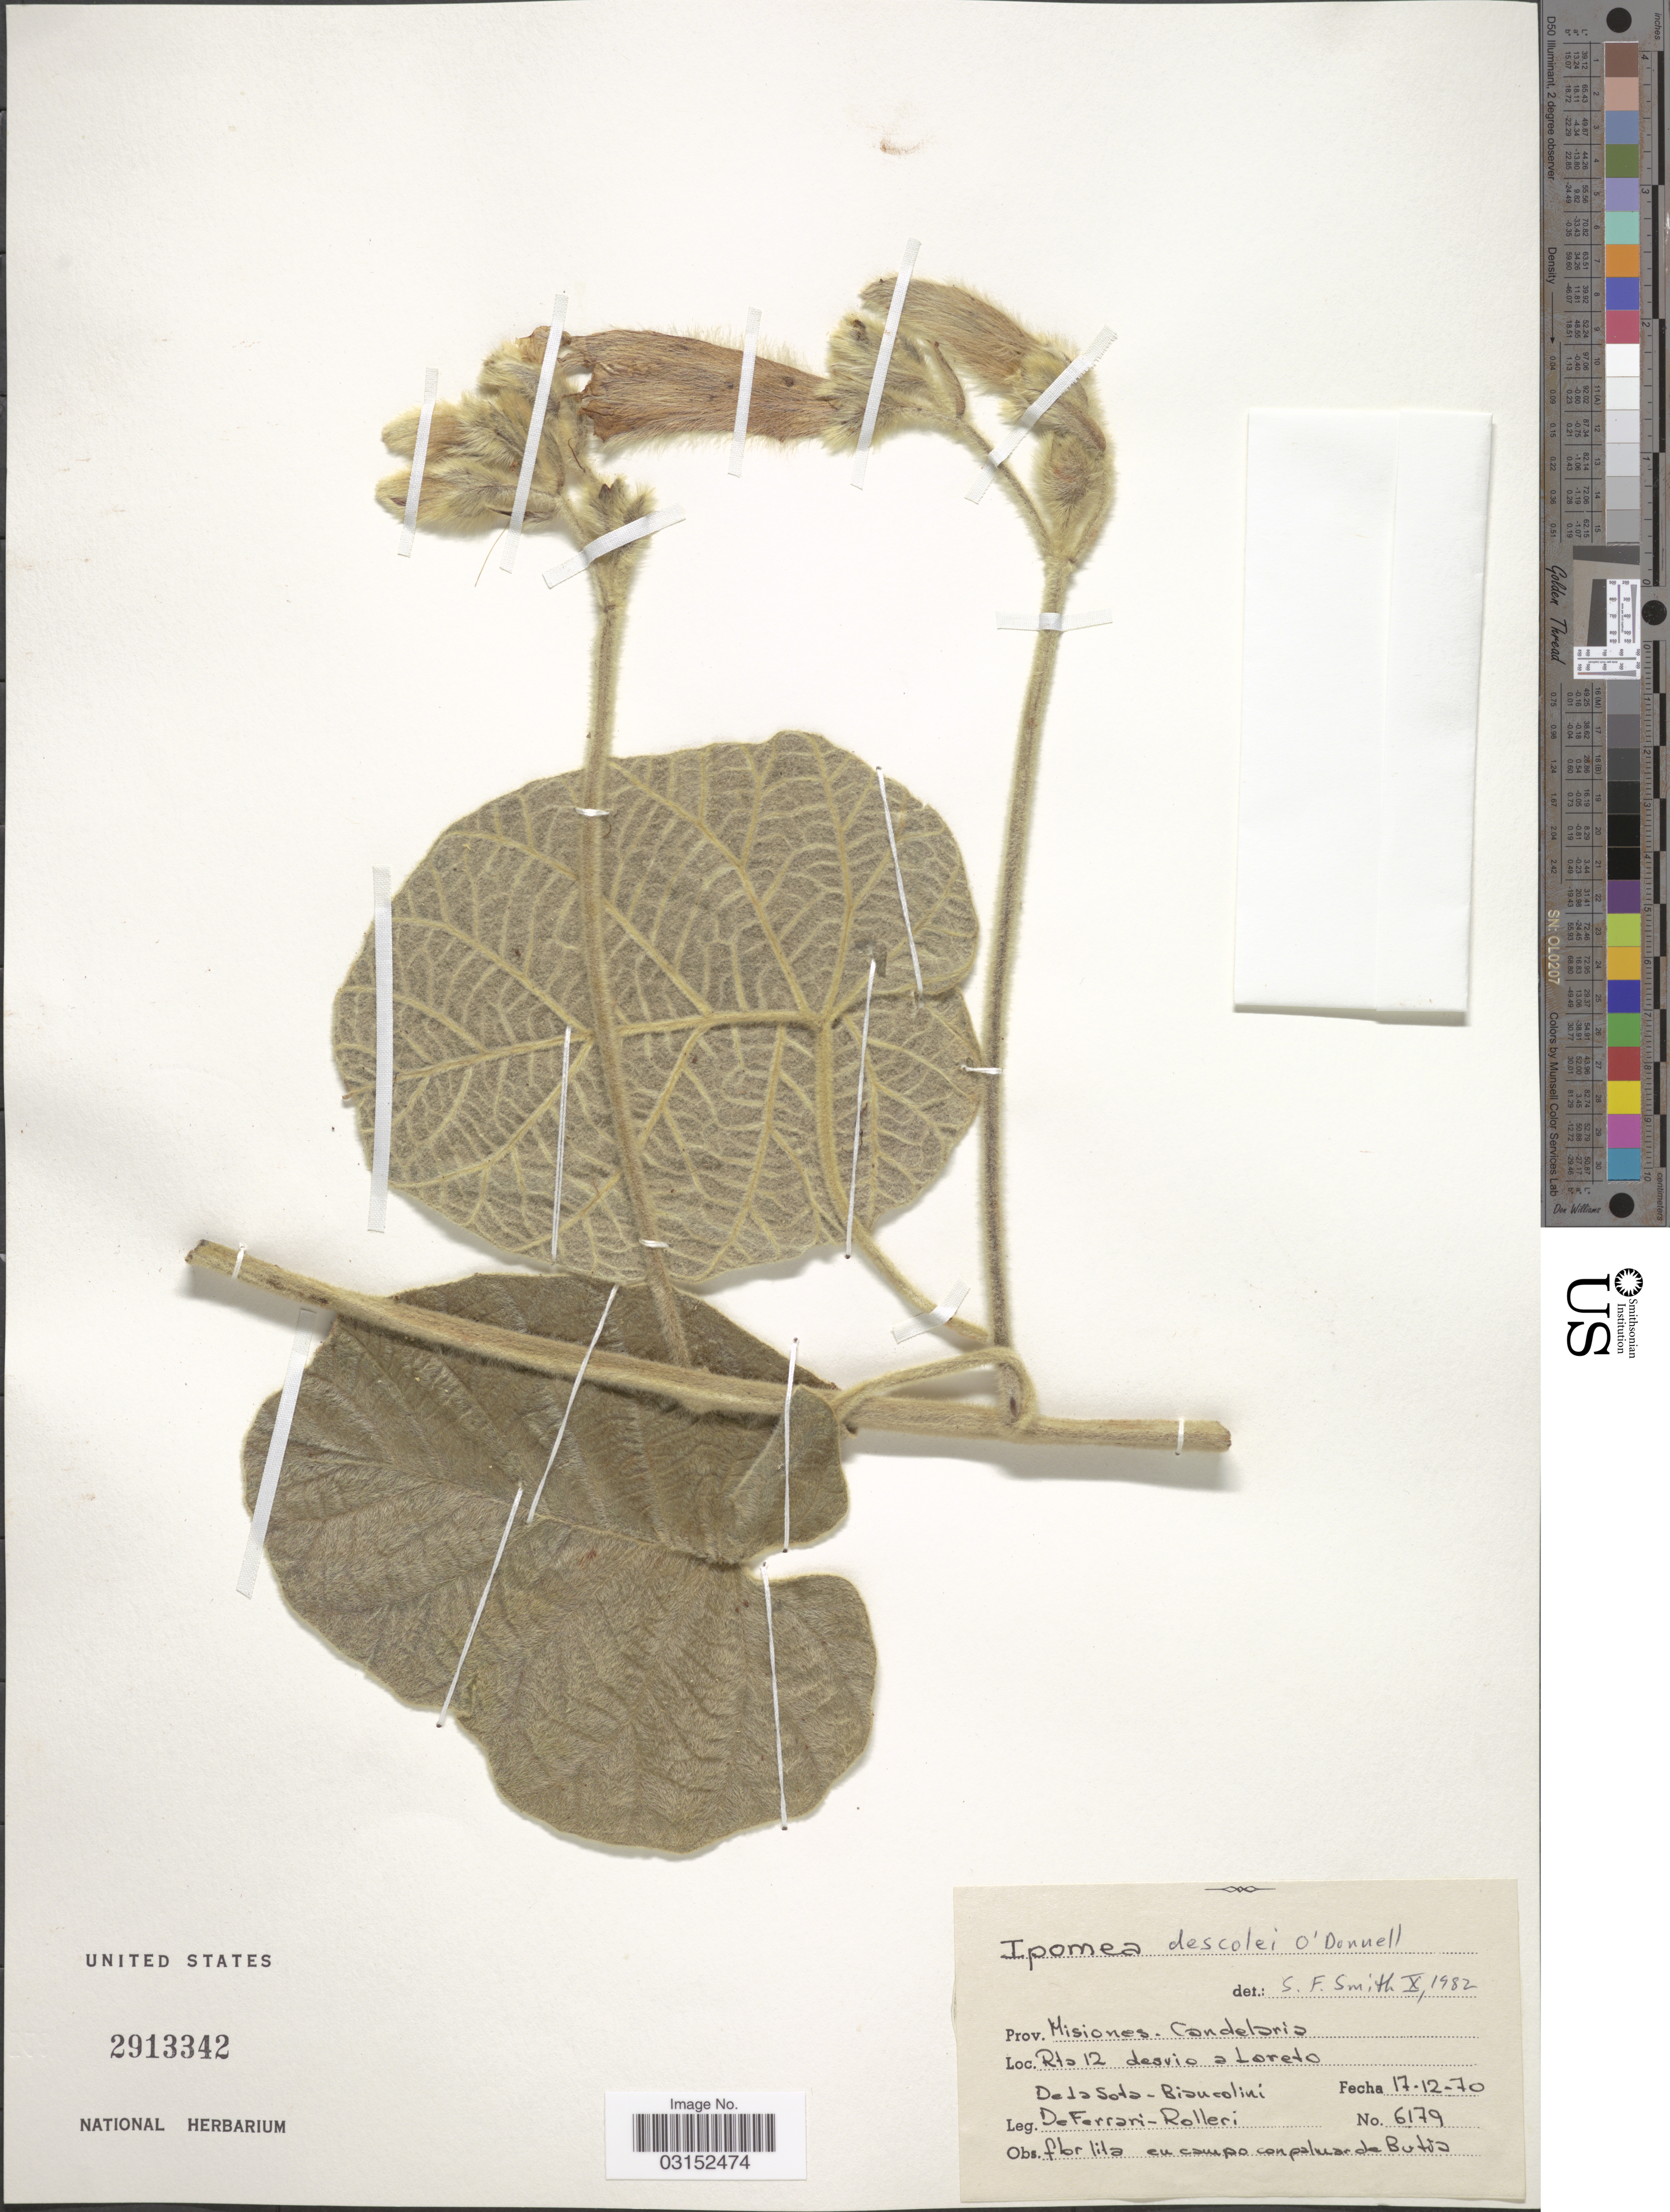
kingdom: Plantae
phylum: Tracheophyta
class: Magnoliopsida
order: Solanales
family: Convolvulaceae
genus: Ipomoea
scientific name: Ipomoea descolei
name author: O'Donell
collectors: de la Sota, Biancolini, De Ferrari & Rolleri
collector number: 6179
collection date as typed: Transcribed d/m/y: 17/12/70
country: Argentina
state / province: Misiones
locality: Prov. Misiones - Candelaria, Rts 12 desvio a Loreto.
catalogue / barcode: US 2913342